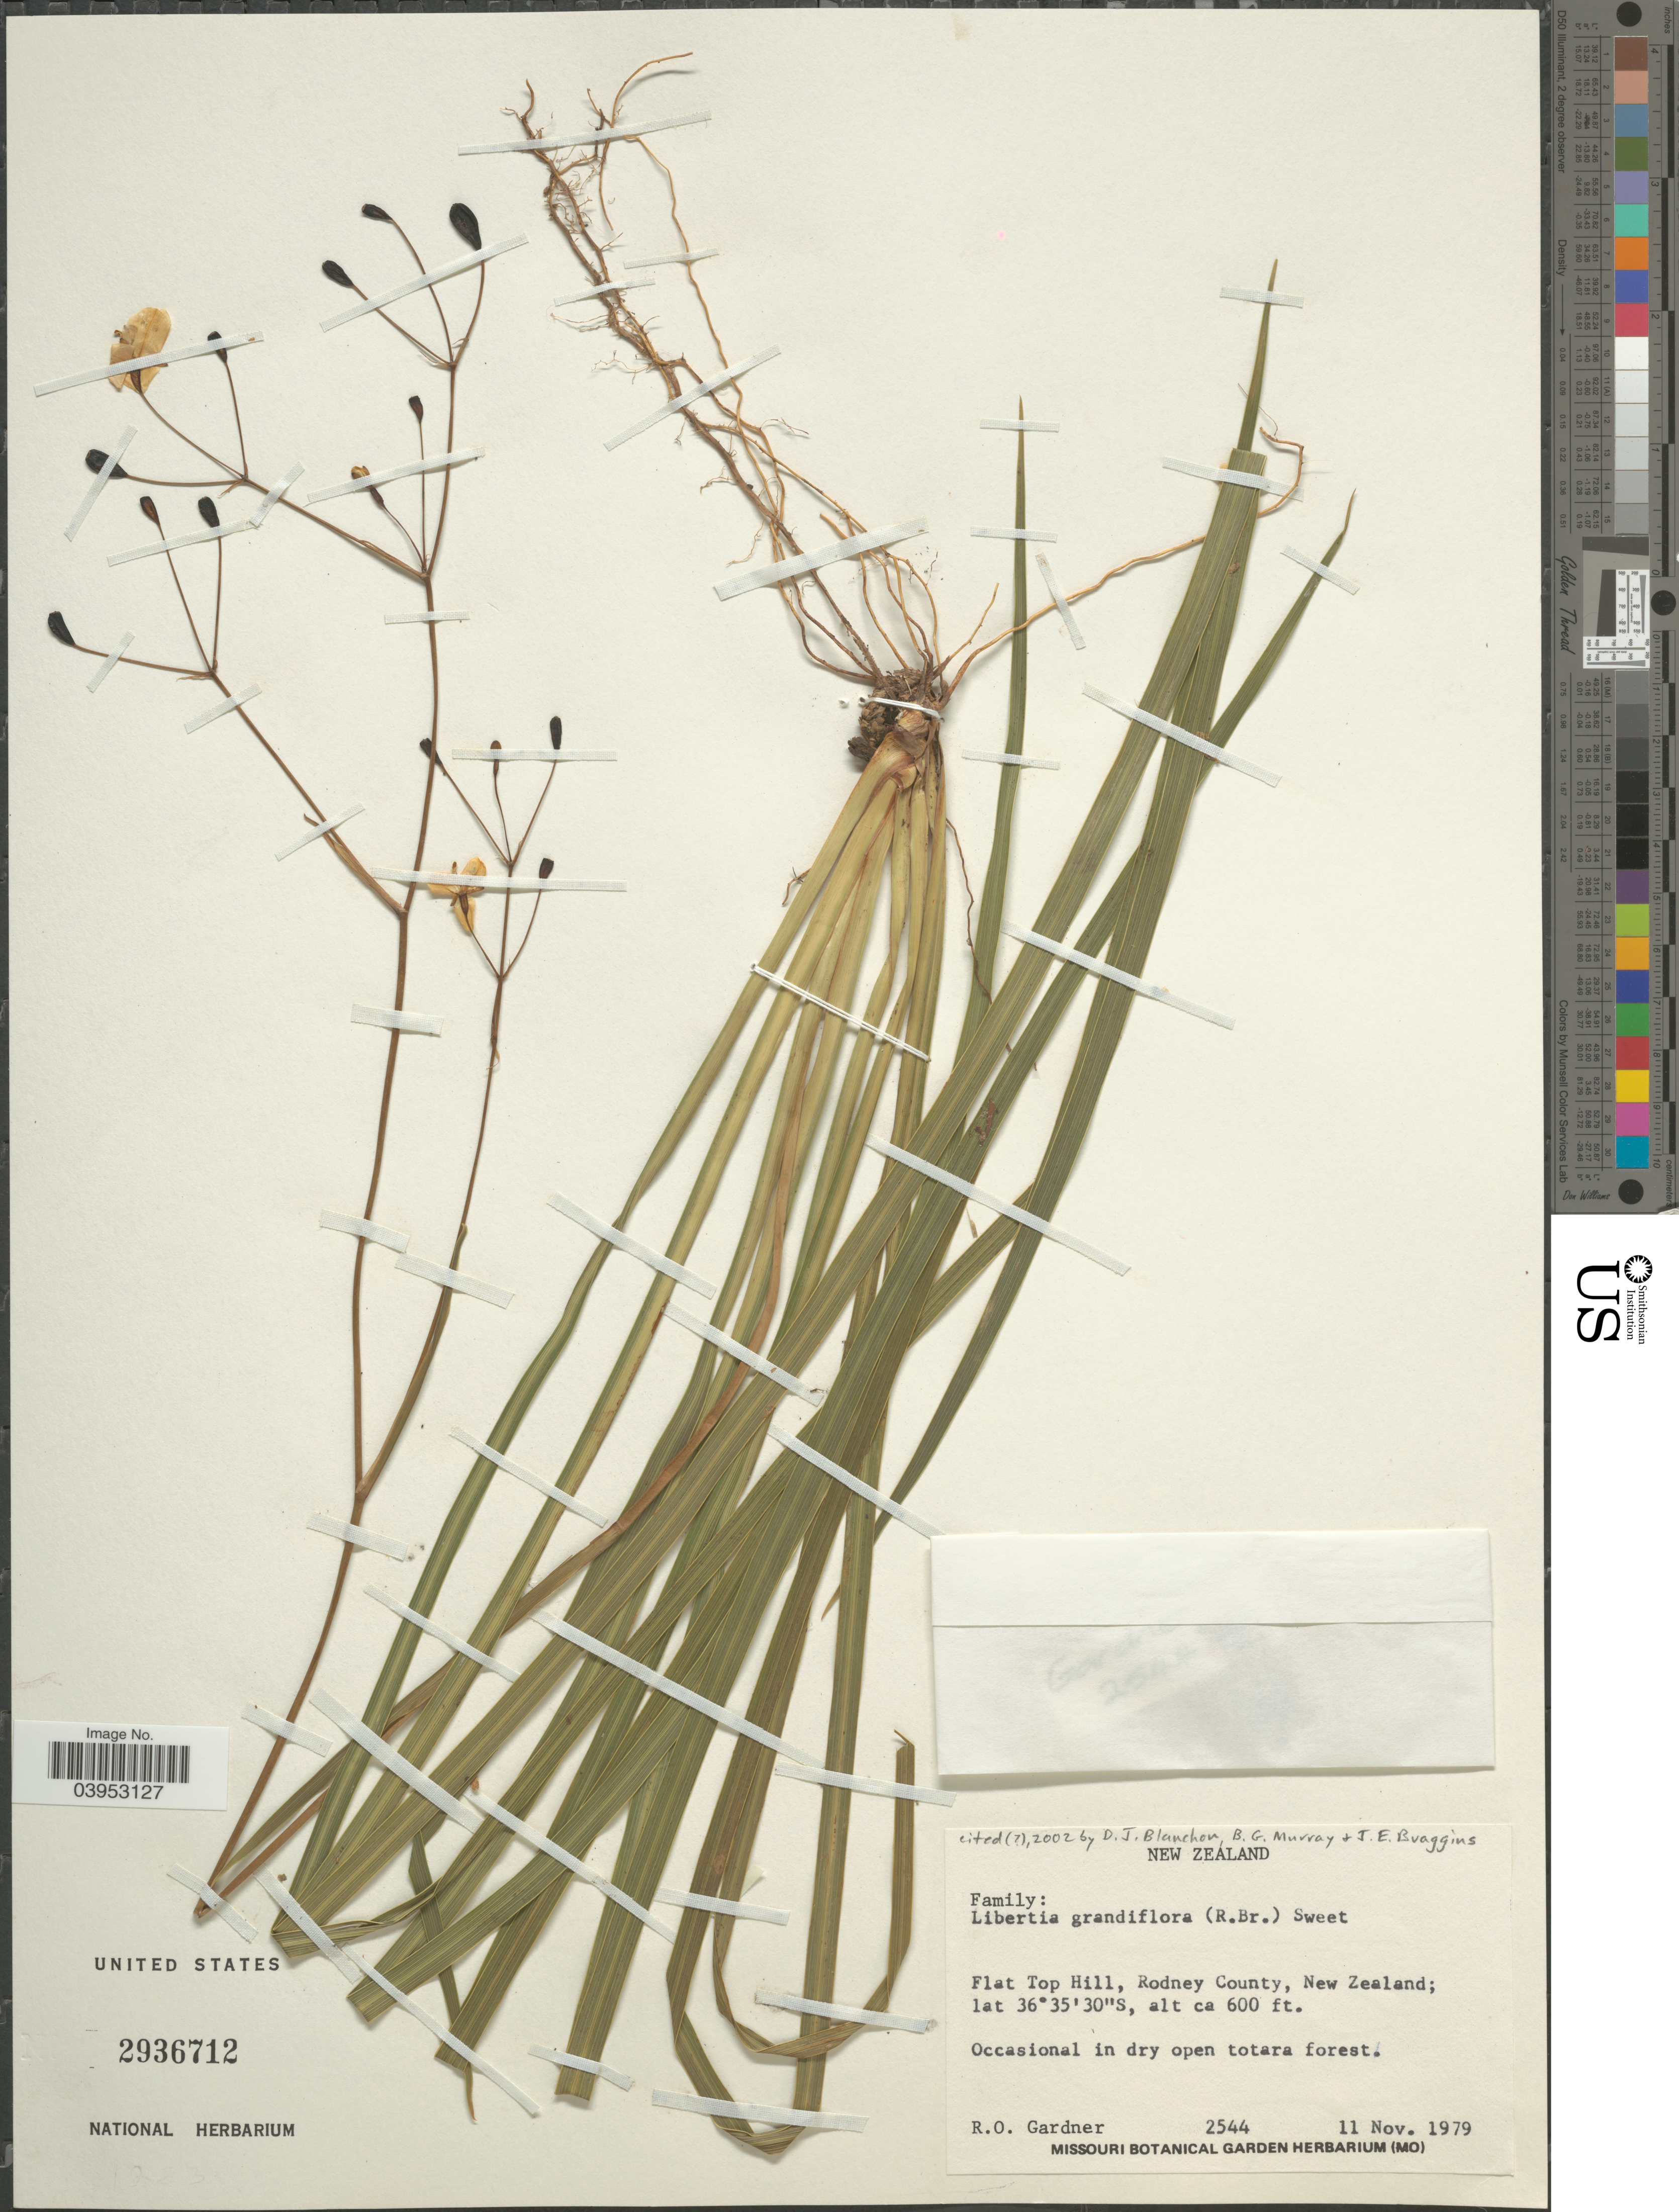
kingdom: Plantae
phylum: Tracheophyta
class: Liliopsida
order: Asparagales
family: Iridaceae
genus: Libertia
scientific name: Libertia grandiflora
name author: (R. Br.) Sweet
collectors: R. O. Gardner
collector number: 2544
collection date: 1979-11-11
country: New Zealand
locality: Flat Top Hill, Rodney County.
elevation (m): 183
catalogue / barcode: US 2936712